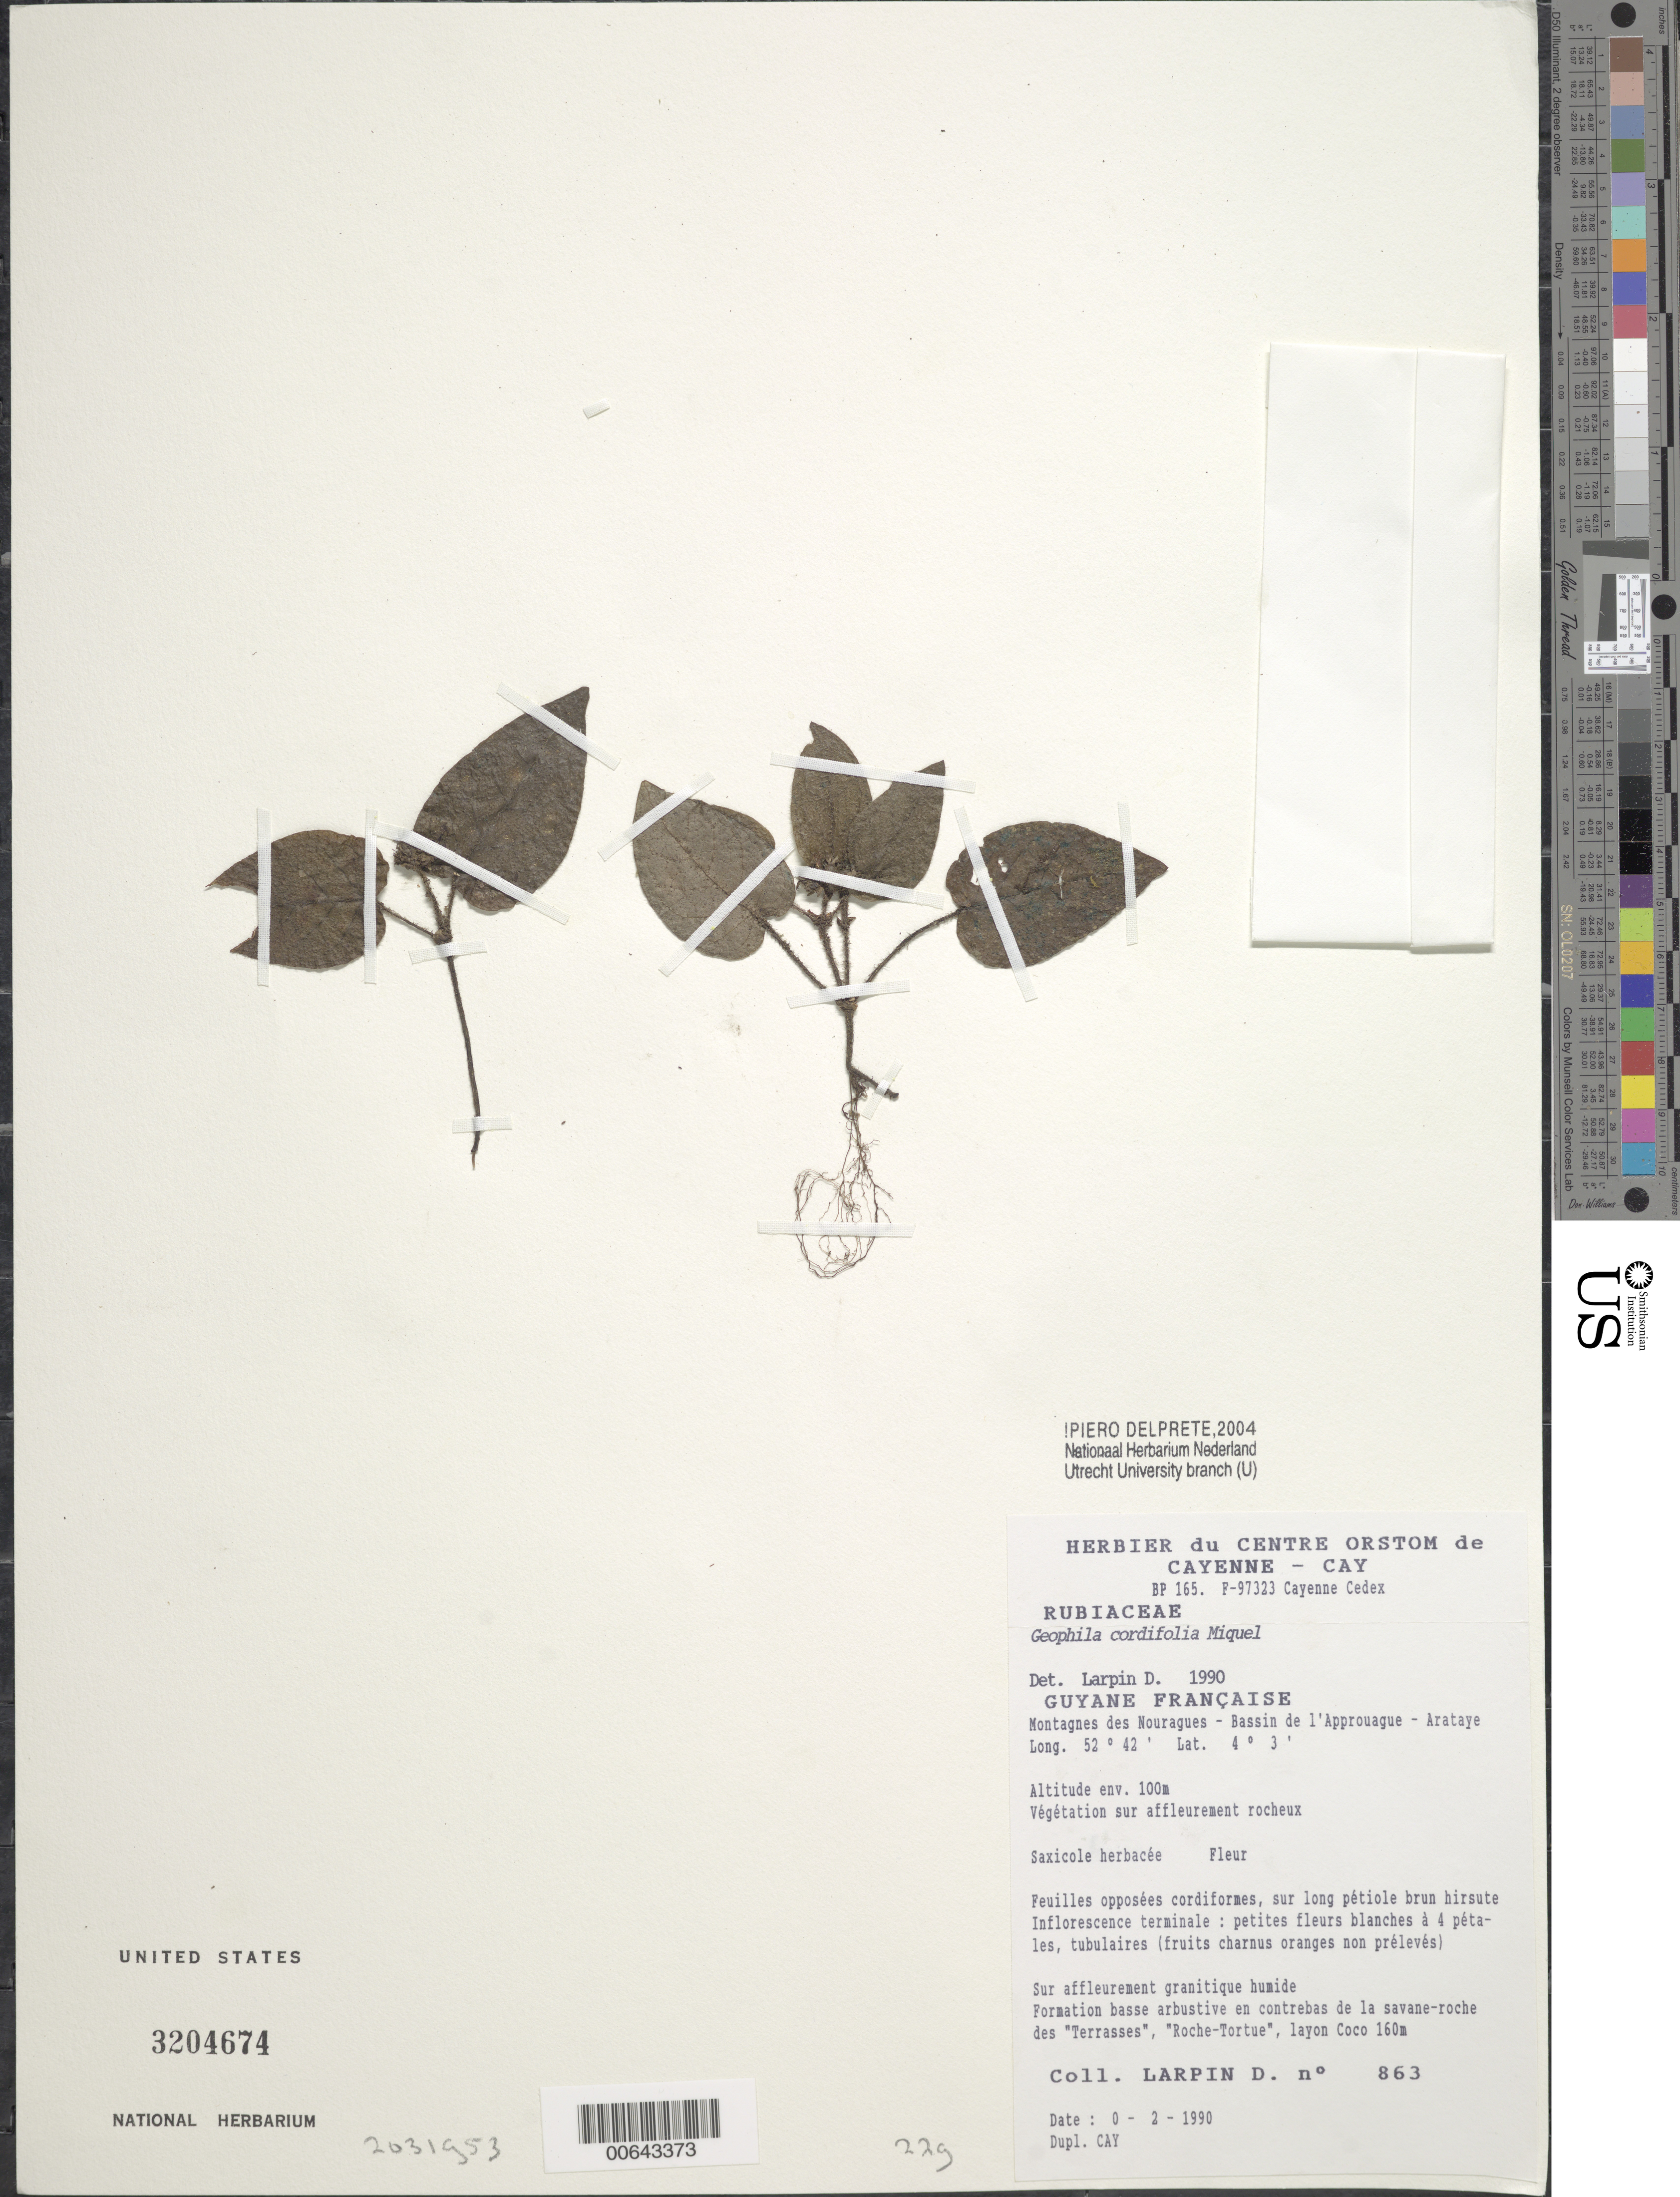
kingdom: Plantae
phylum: Tracheophyta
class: Magnoliopsida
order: Gentianales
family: Rubiaceae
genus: Geophila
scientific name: Geophila cordifolia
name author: Miq.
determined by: Larpin, D.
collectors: D. Larpin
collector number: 863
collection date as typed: Feb-90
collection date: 1990-02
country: French Guiana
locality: Station des Nouragues, Bassin de l'Approuague, Arataye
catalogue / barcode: US 3204674